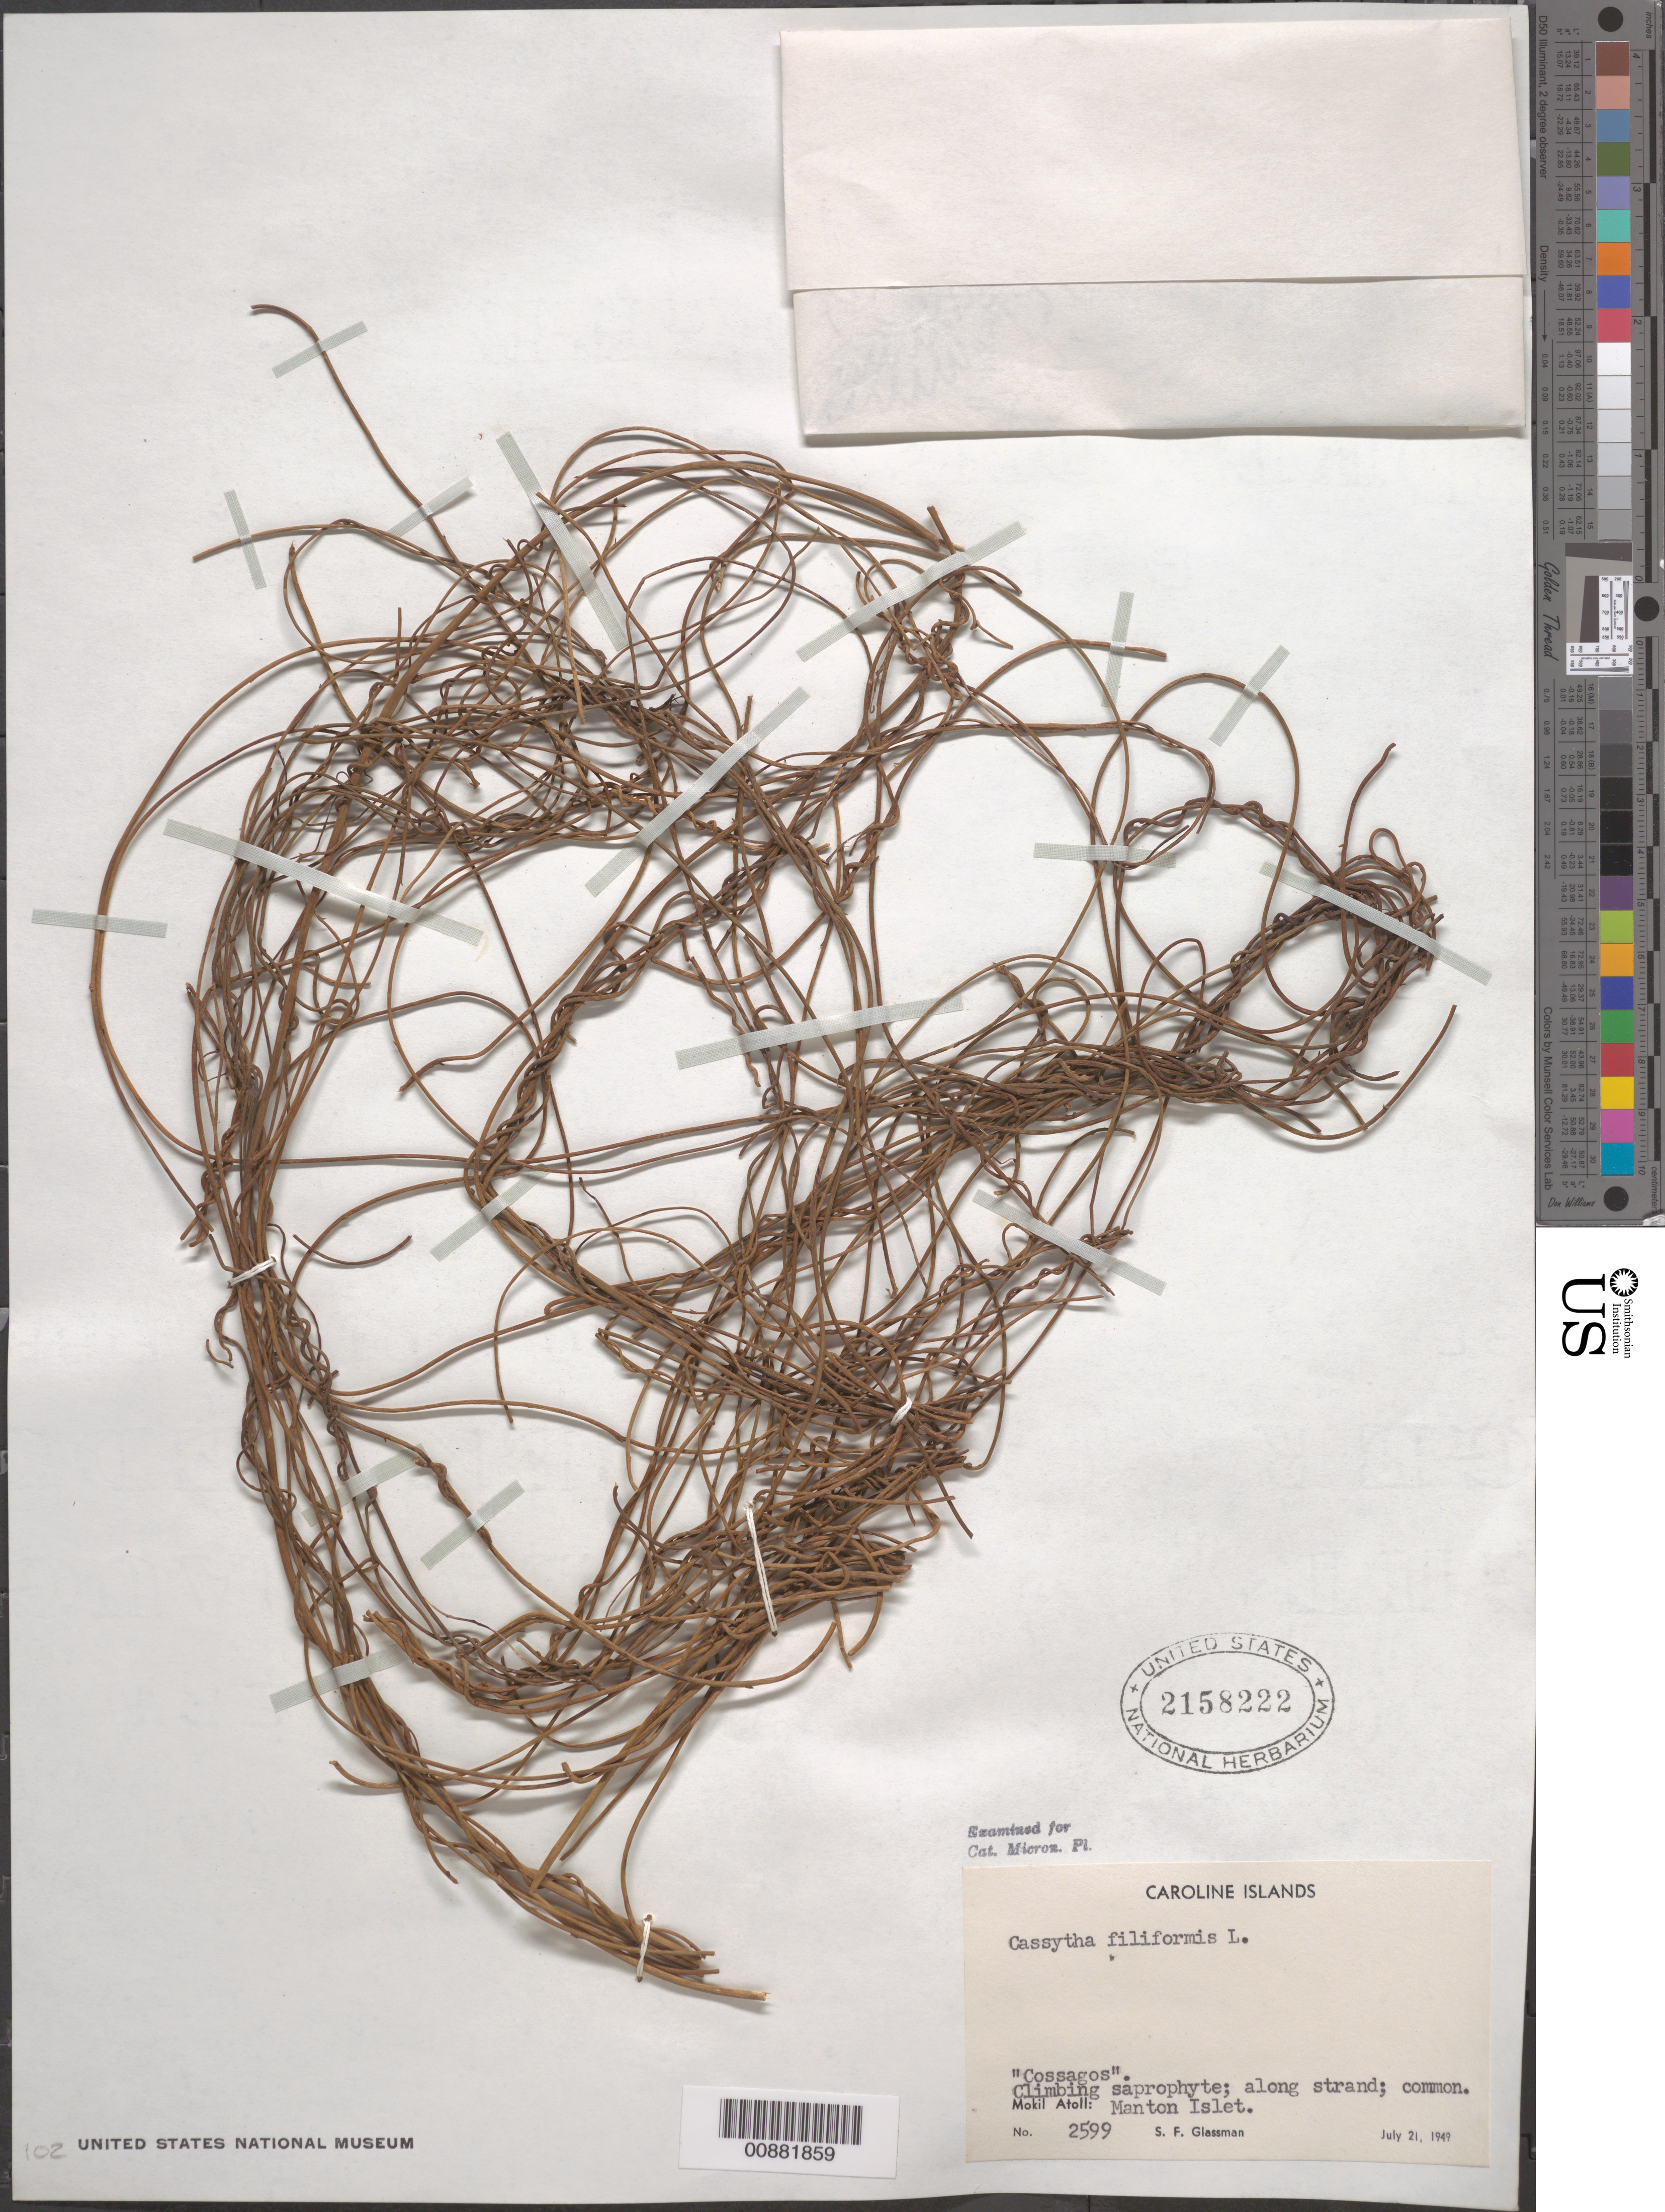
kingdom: Plantae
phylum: Tracheophyta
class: Magnoliopsida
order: Laurales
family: Lauraceae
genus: Cassytha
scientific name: Cassytha filiformis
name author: L.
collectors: S. F. Glassman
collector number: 2599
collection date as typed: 21 Jul 1949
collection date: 1949-07-21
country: Micronesia, Federated States of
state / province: Pohnpei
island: Pohnpei [Ponape]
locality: State of Pohnpei; Pohnpei I; Pohnpei (Ponape)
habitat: climbing saprophyte; along strand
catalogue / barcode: US 2158222